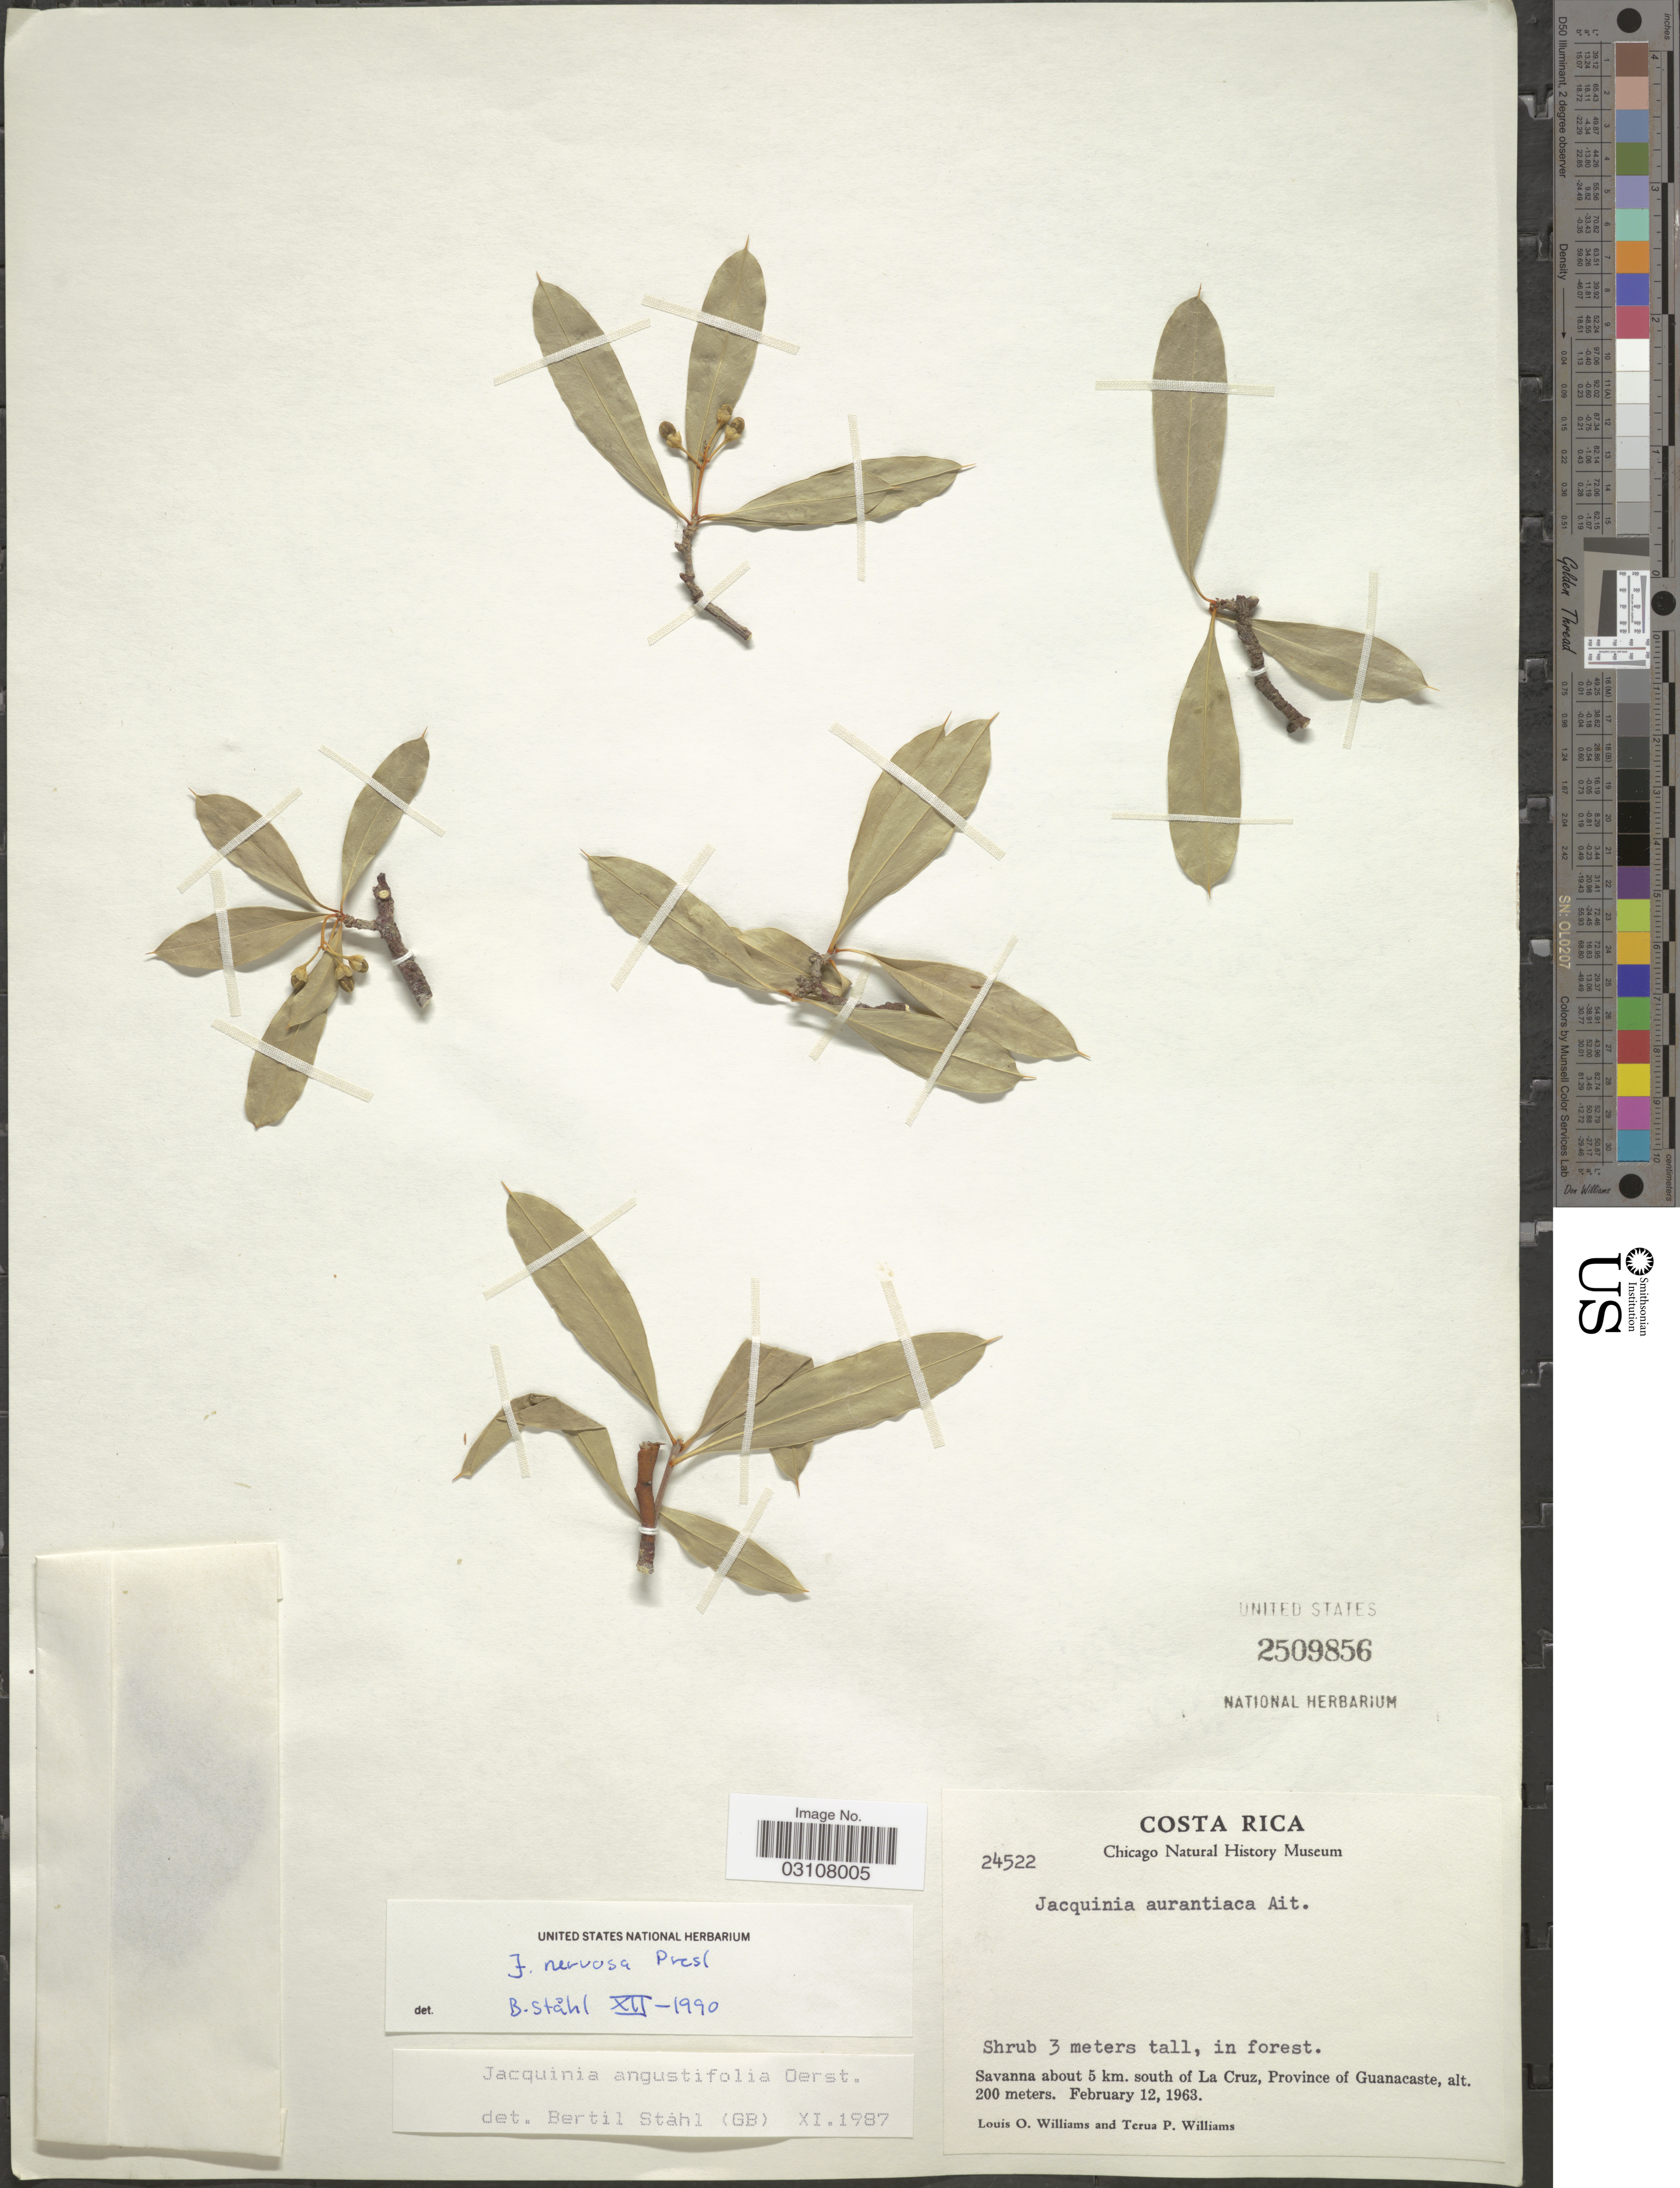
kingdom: Plantae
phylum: Tracheophyta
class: Magnoliopsida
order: Ericales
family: Primulaceae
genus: Jacquinia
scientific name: Jacquinia nervosa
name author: C. Presl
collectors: L. O. Williams & T. Williams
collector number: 24522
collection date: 1963-02-12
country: Costa Rica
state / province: Guanacaste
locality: Savanna about 5 km. south of La Cruz.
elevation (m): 200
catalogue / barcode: US 2509856